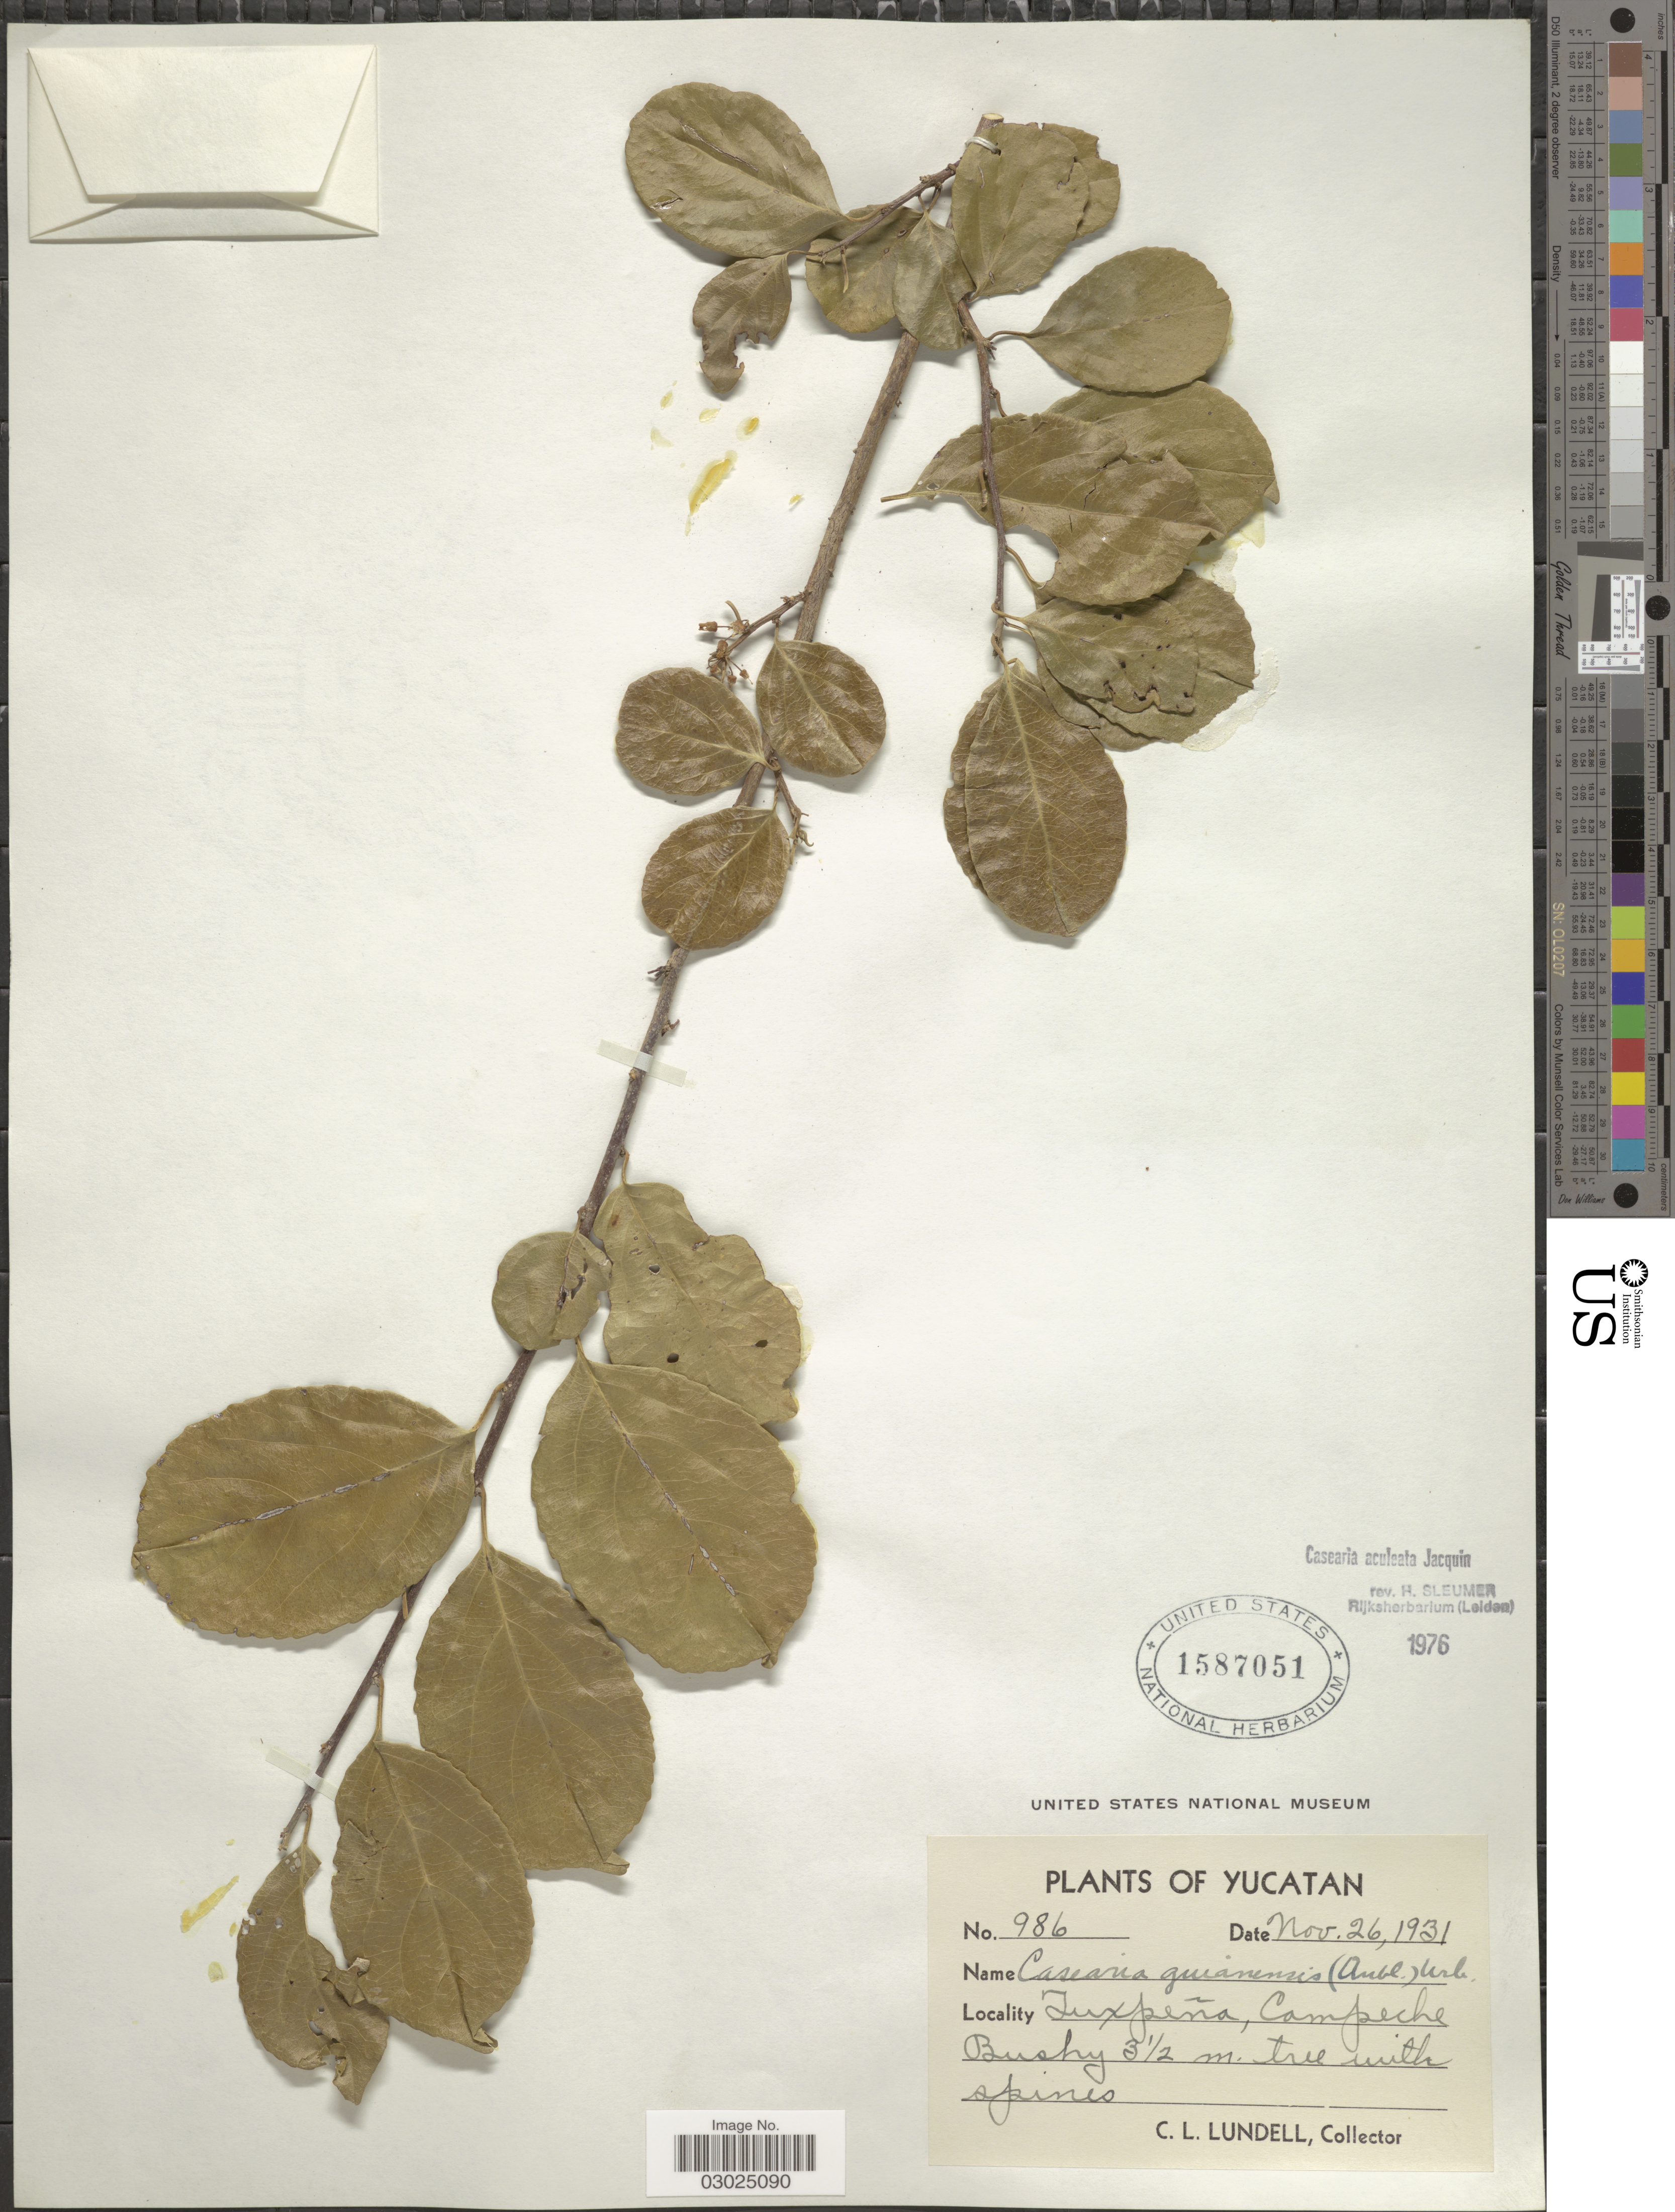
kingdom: Plantae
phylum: Tracheophyta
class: Magnoliopsida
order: Malpighiales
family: Salicaceae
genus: Casearia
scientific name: Casearia aculeata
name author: Jacq.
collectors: C. L. Lundell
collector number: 986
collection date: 1931-11-26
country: Mexico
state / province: Yucatán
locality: Tuxpeña, Campeche.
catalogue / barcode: US 1587051